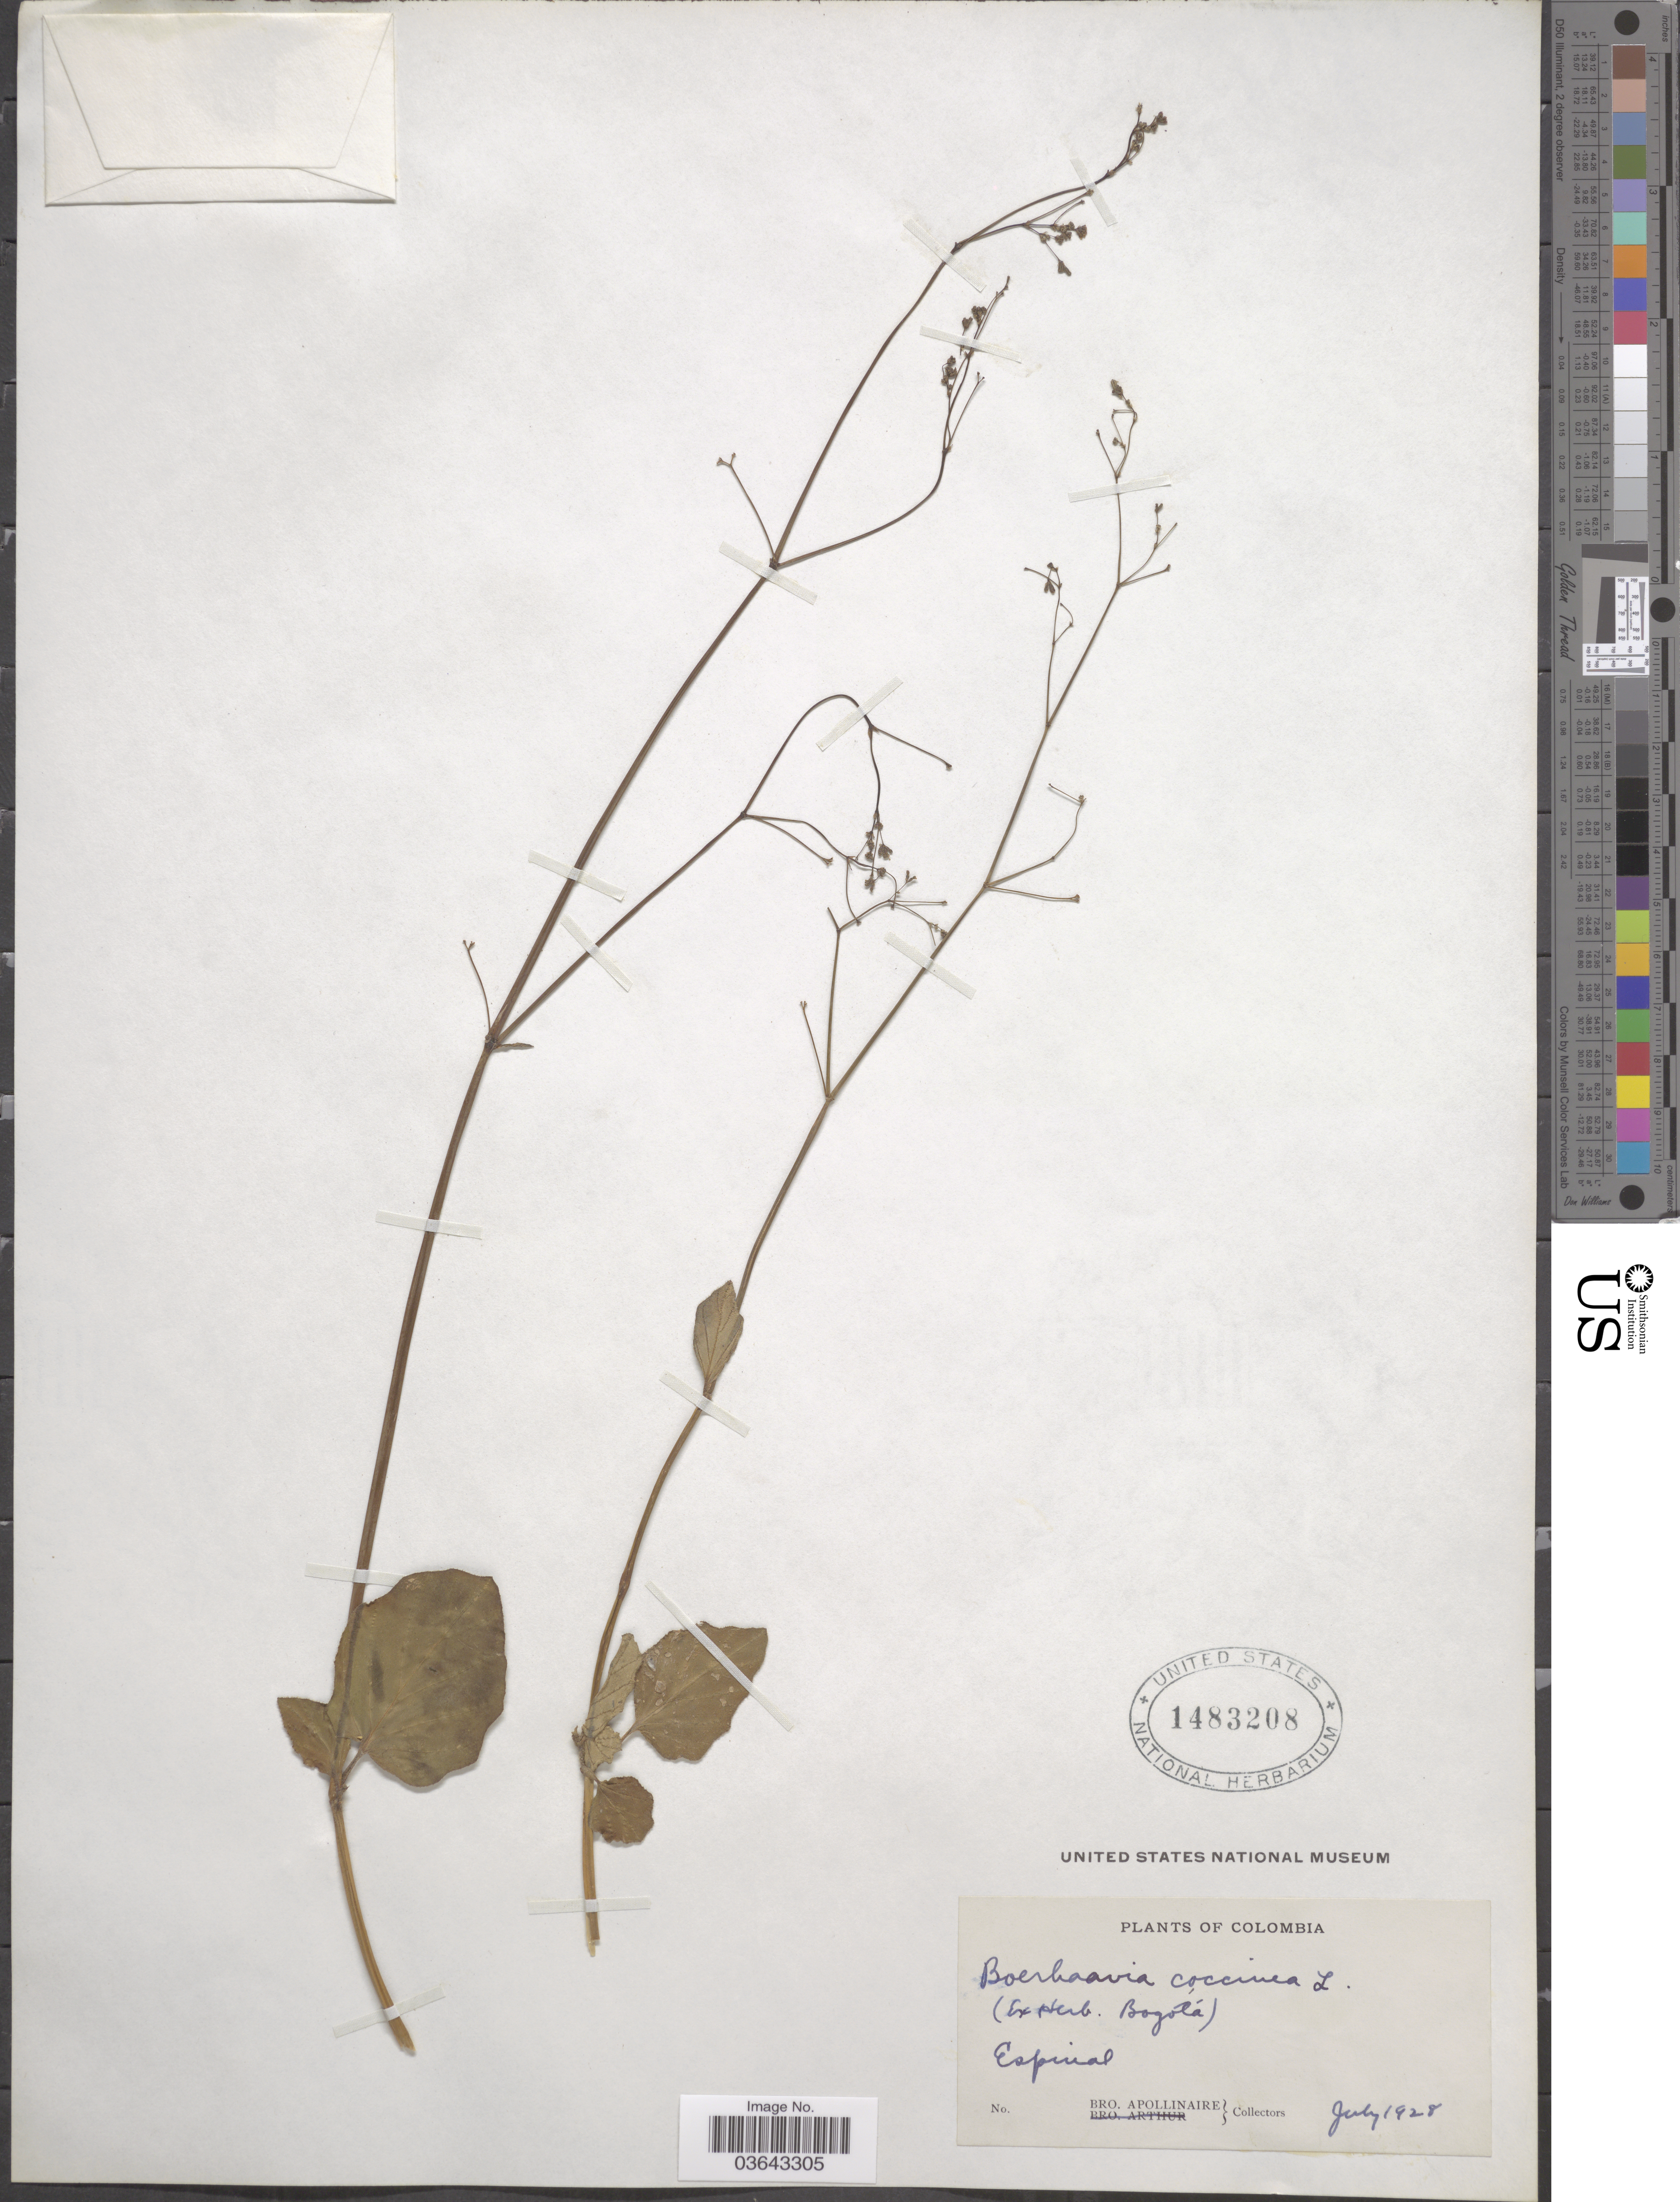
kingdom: Plantae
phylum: Tracheophyta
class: Magnoliopsida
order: Caryophyllales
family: Nyctaginaceae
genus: Boerhavia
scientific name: Boerhavia diffusa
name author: L.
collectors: Bro. Apollinaire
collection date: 1928-07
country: Colombia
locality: Espinal.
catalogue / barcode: US 1483208